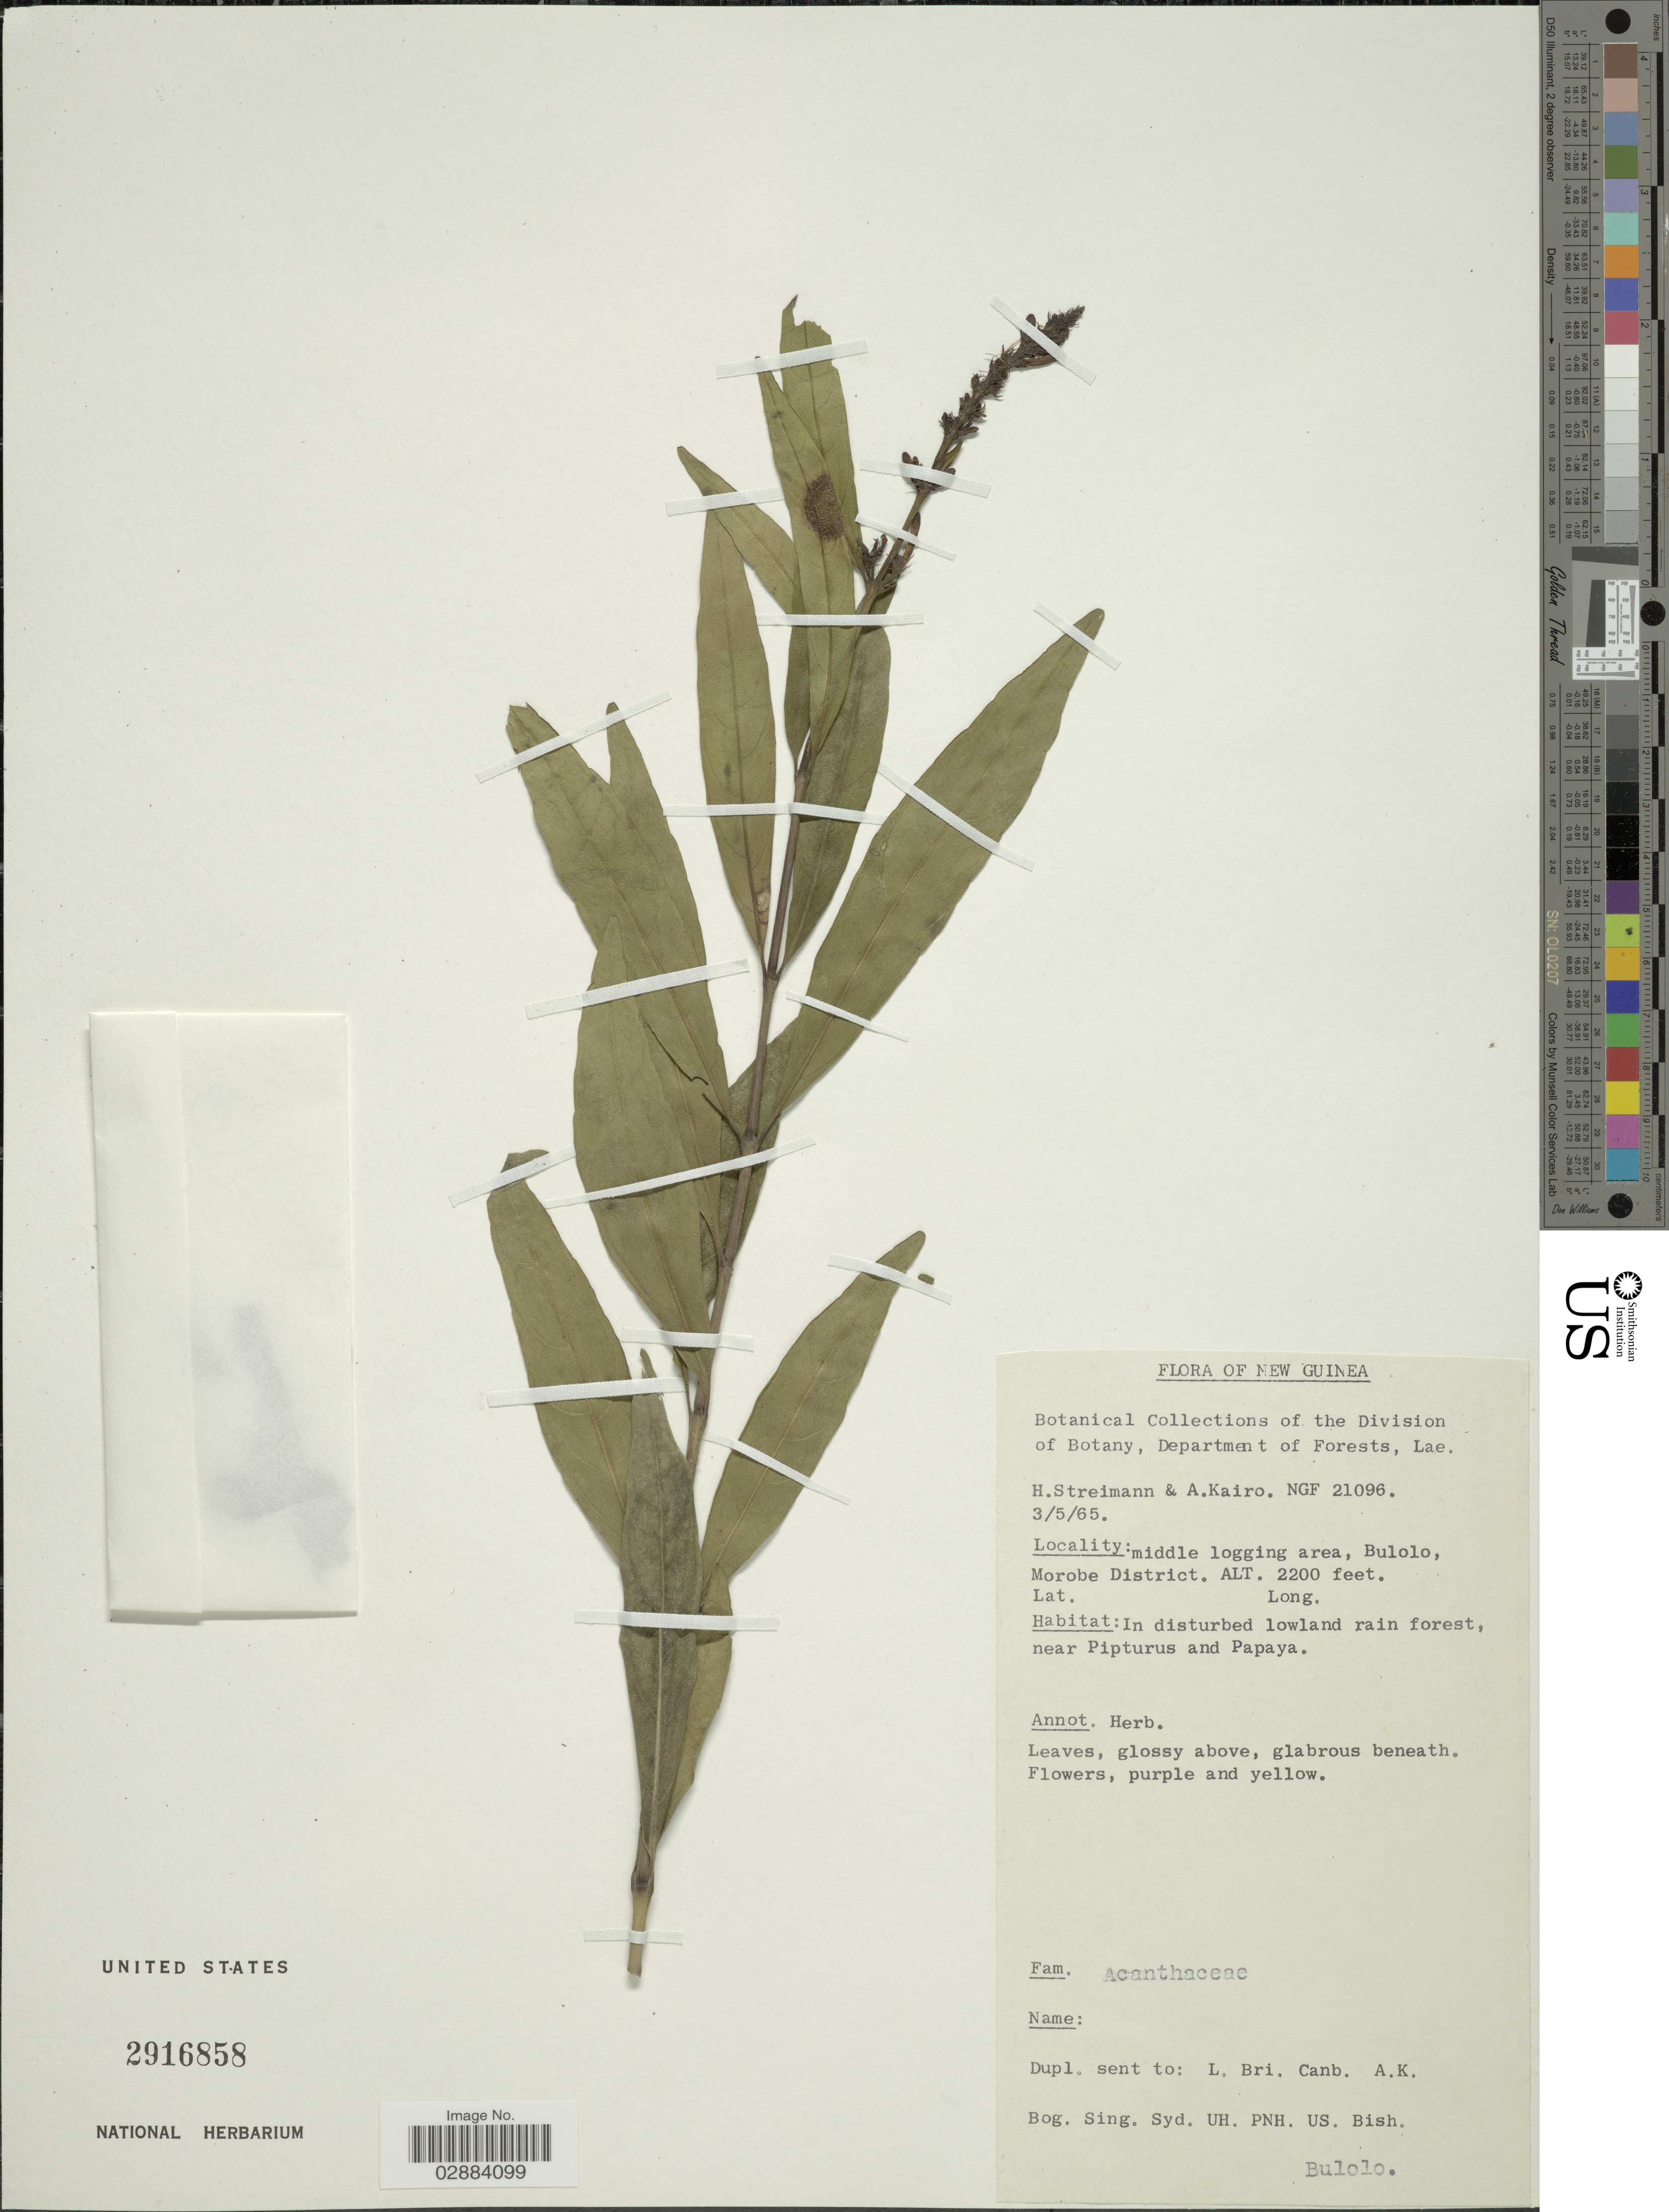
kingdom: Plantae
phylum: Tracheophyta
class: Magnoliopsida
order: Lamiales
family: Acanthaceae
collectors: H. Streiman & A. Kairo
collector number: NGF 21096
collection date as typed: Transcribed d/m/y: 3/5/65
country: Papua New Guinea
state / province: Morobe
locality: New Guinea. Middle logging area, Bulolo, Morobe District.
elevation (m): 671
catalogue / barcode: US 2916858